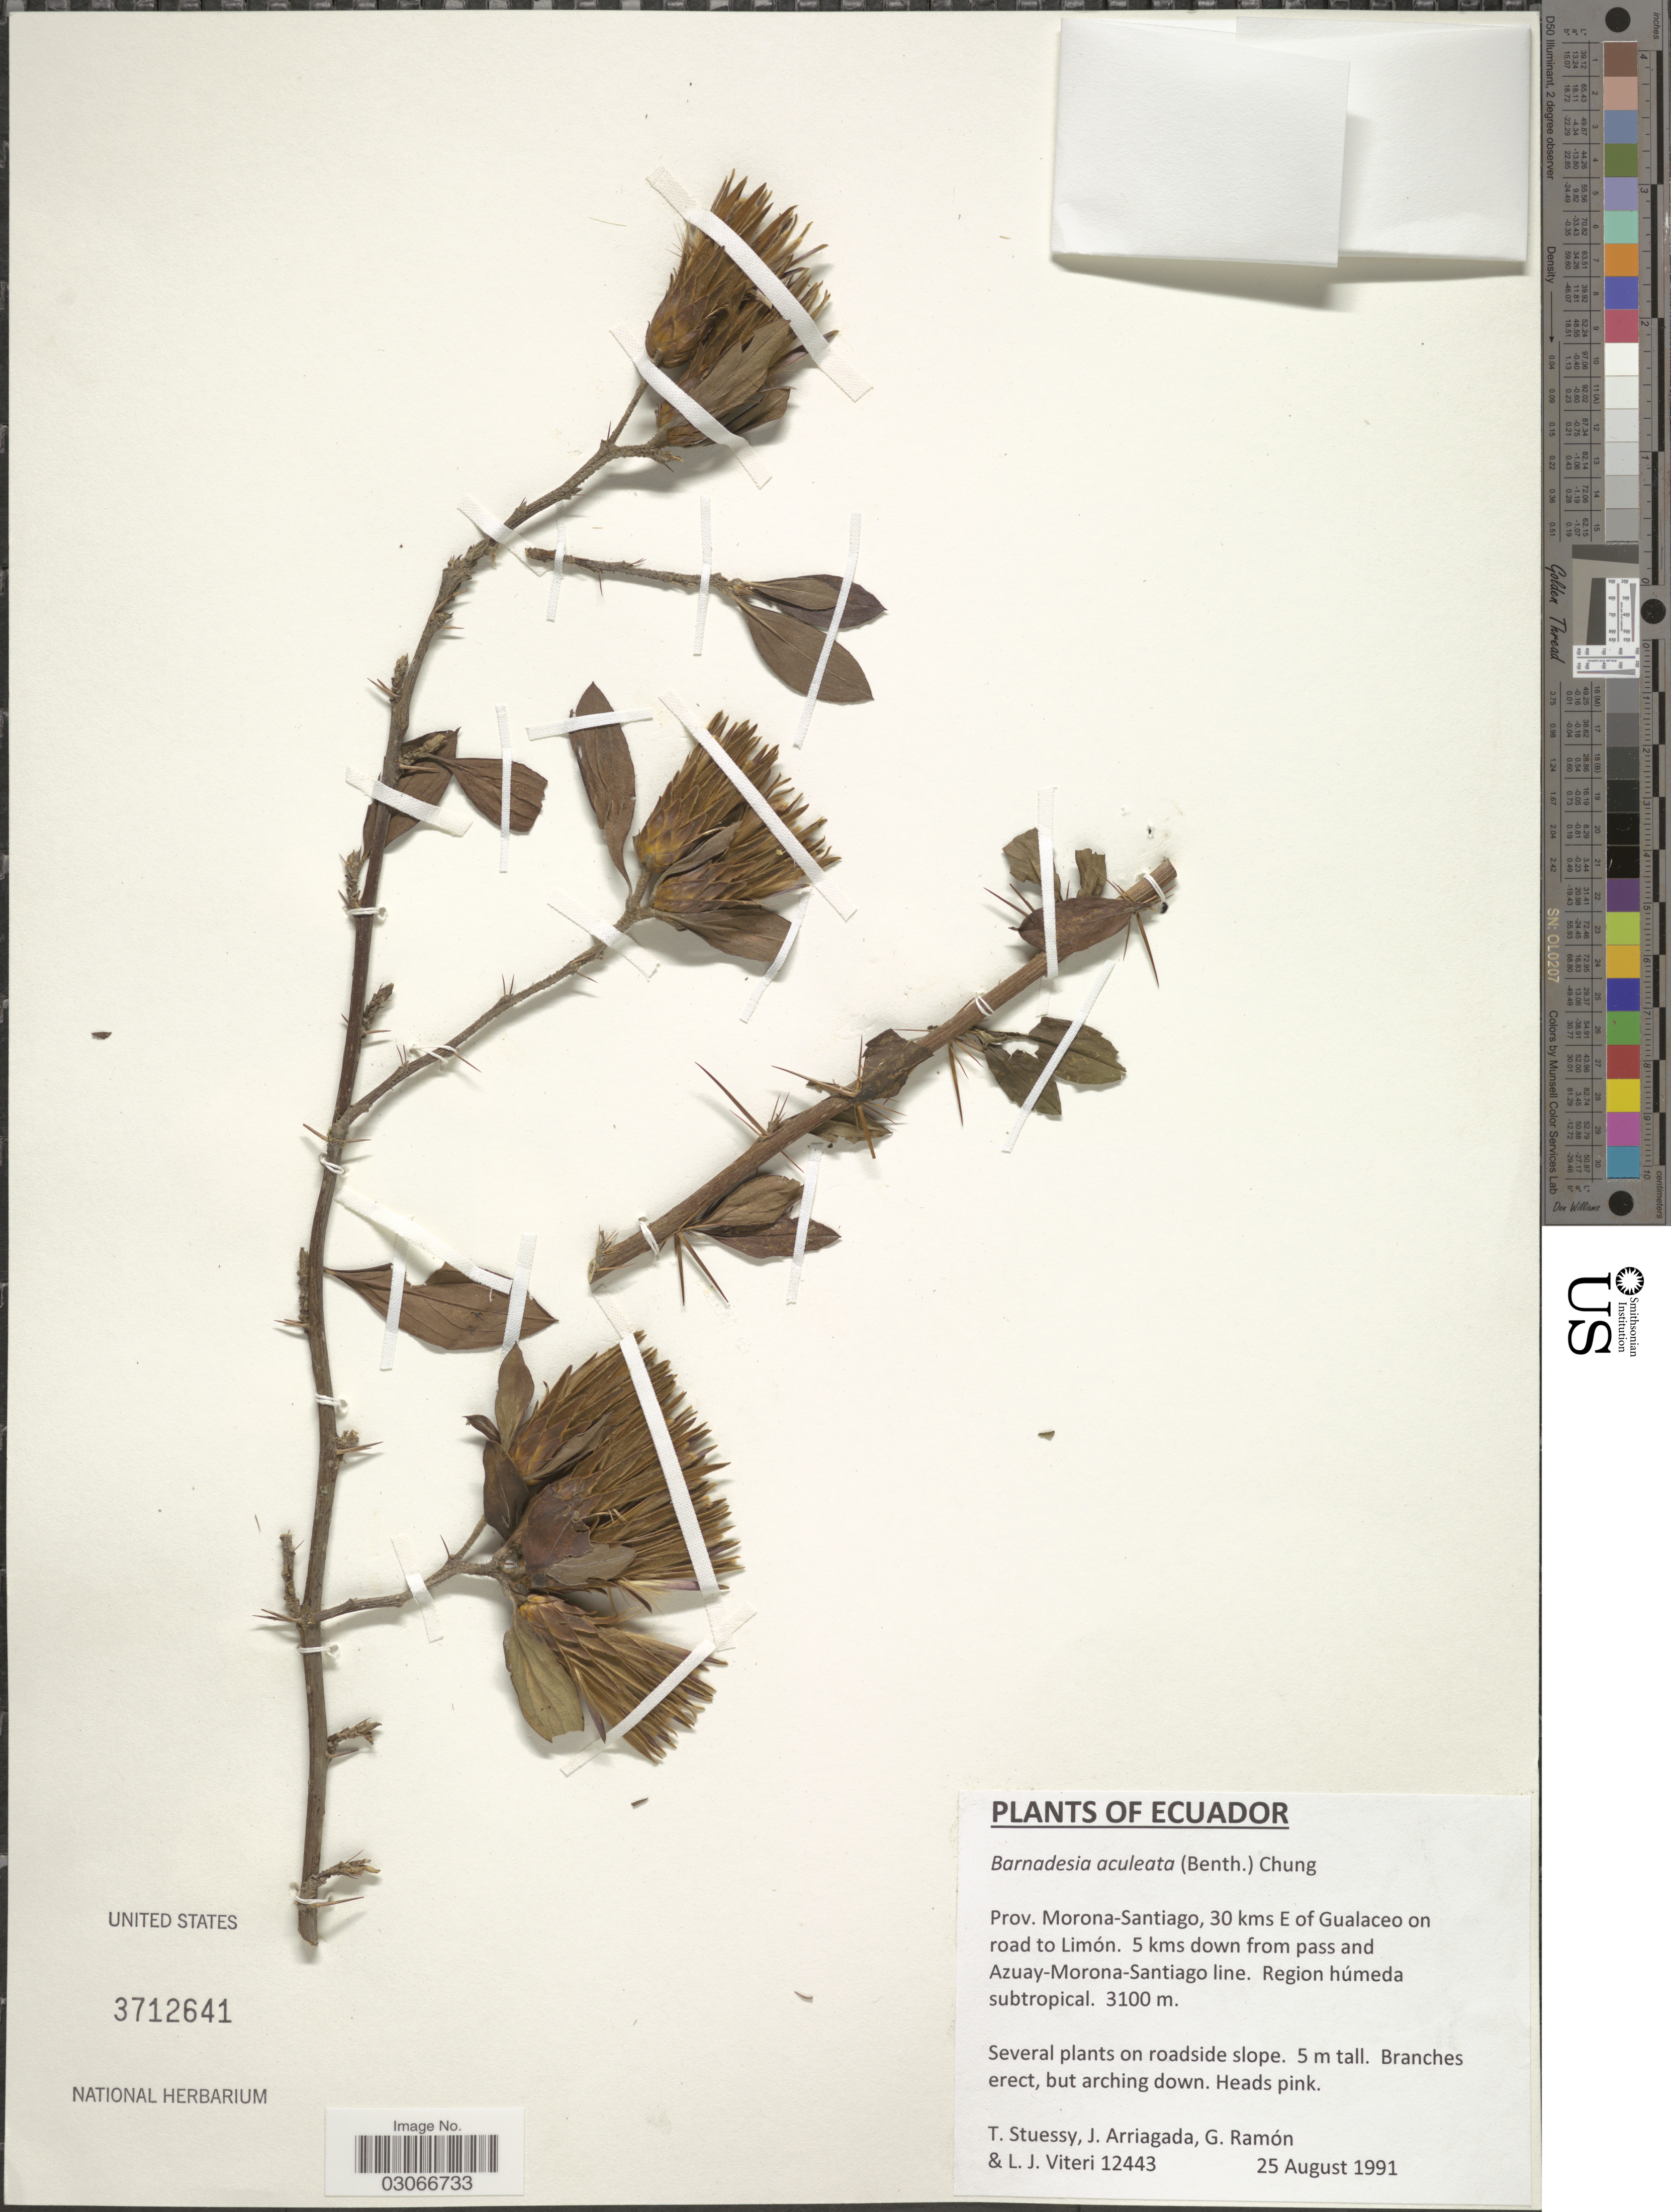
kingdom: Plantae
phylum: Tracheophyta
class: Magnoliopsida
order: Asterales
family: Asteraceae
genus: Barnadesia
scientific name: Barnadesia aculeata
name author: (Benth.) I.C. Chung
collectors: T. Steussy, J. Arriagada, G. Ramón & L. Viteri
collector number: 12443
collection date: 1991-08-25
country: Ecuador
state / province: Morona-Santiago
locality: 30 kms W of Gualaceo on road to Limón. 5 kms down from pass and Azuay-Morona-Santiago line.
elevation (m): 3100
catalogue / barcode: US 3712641